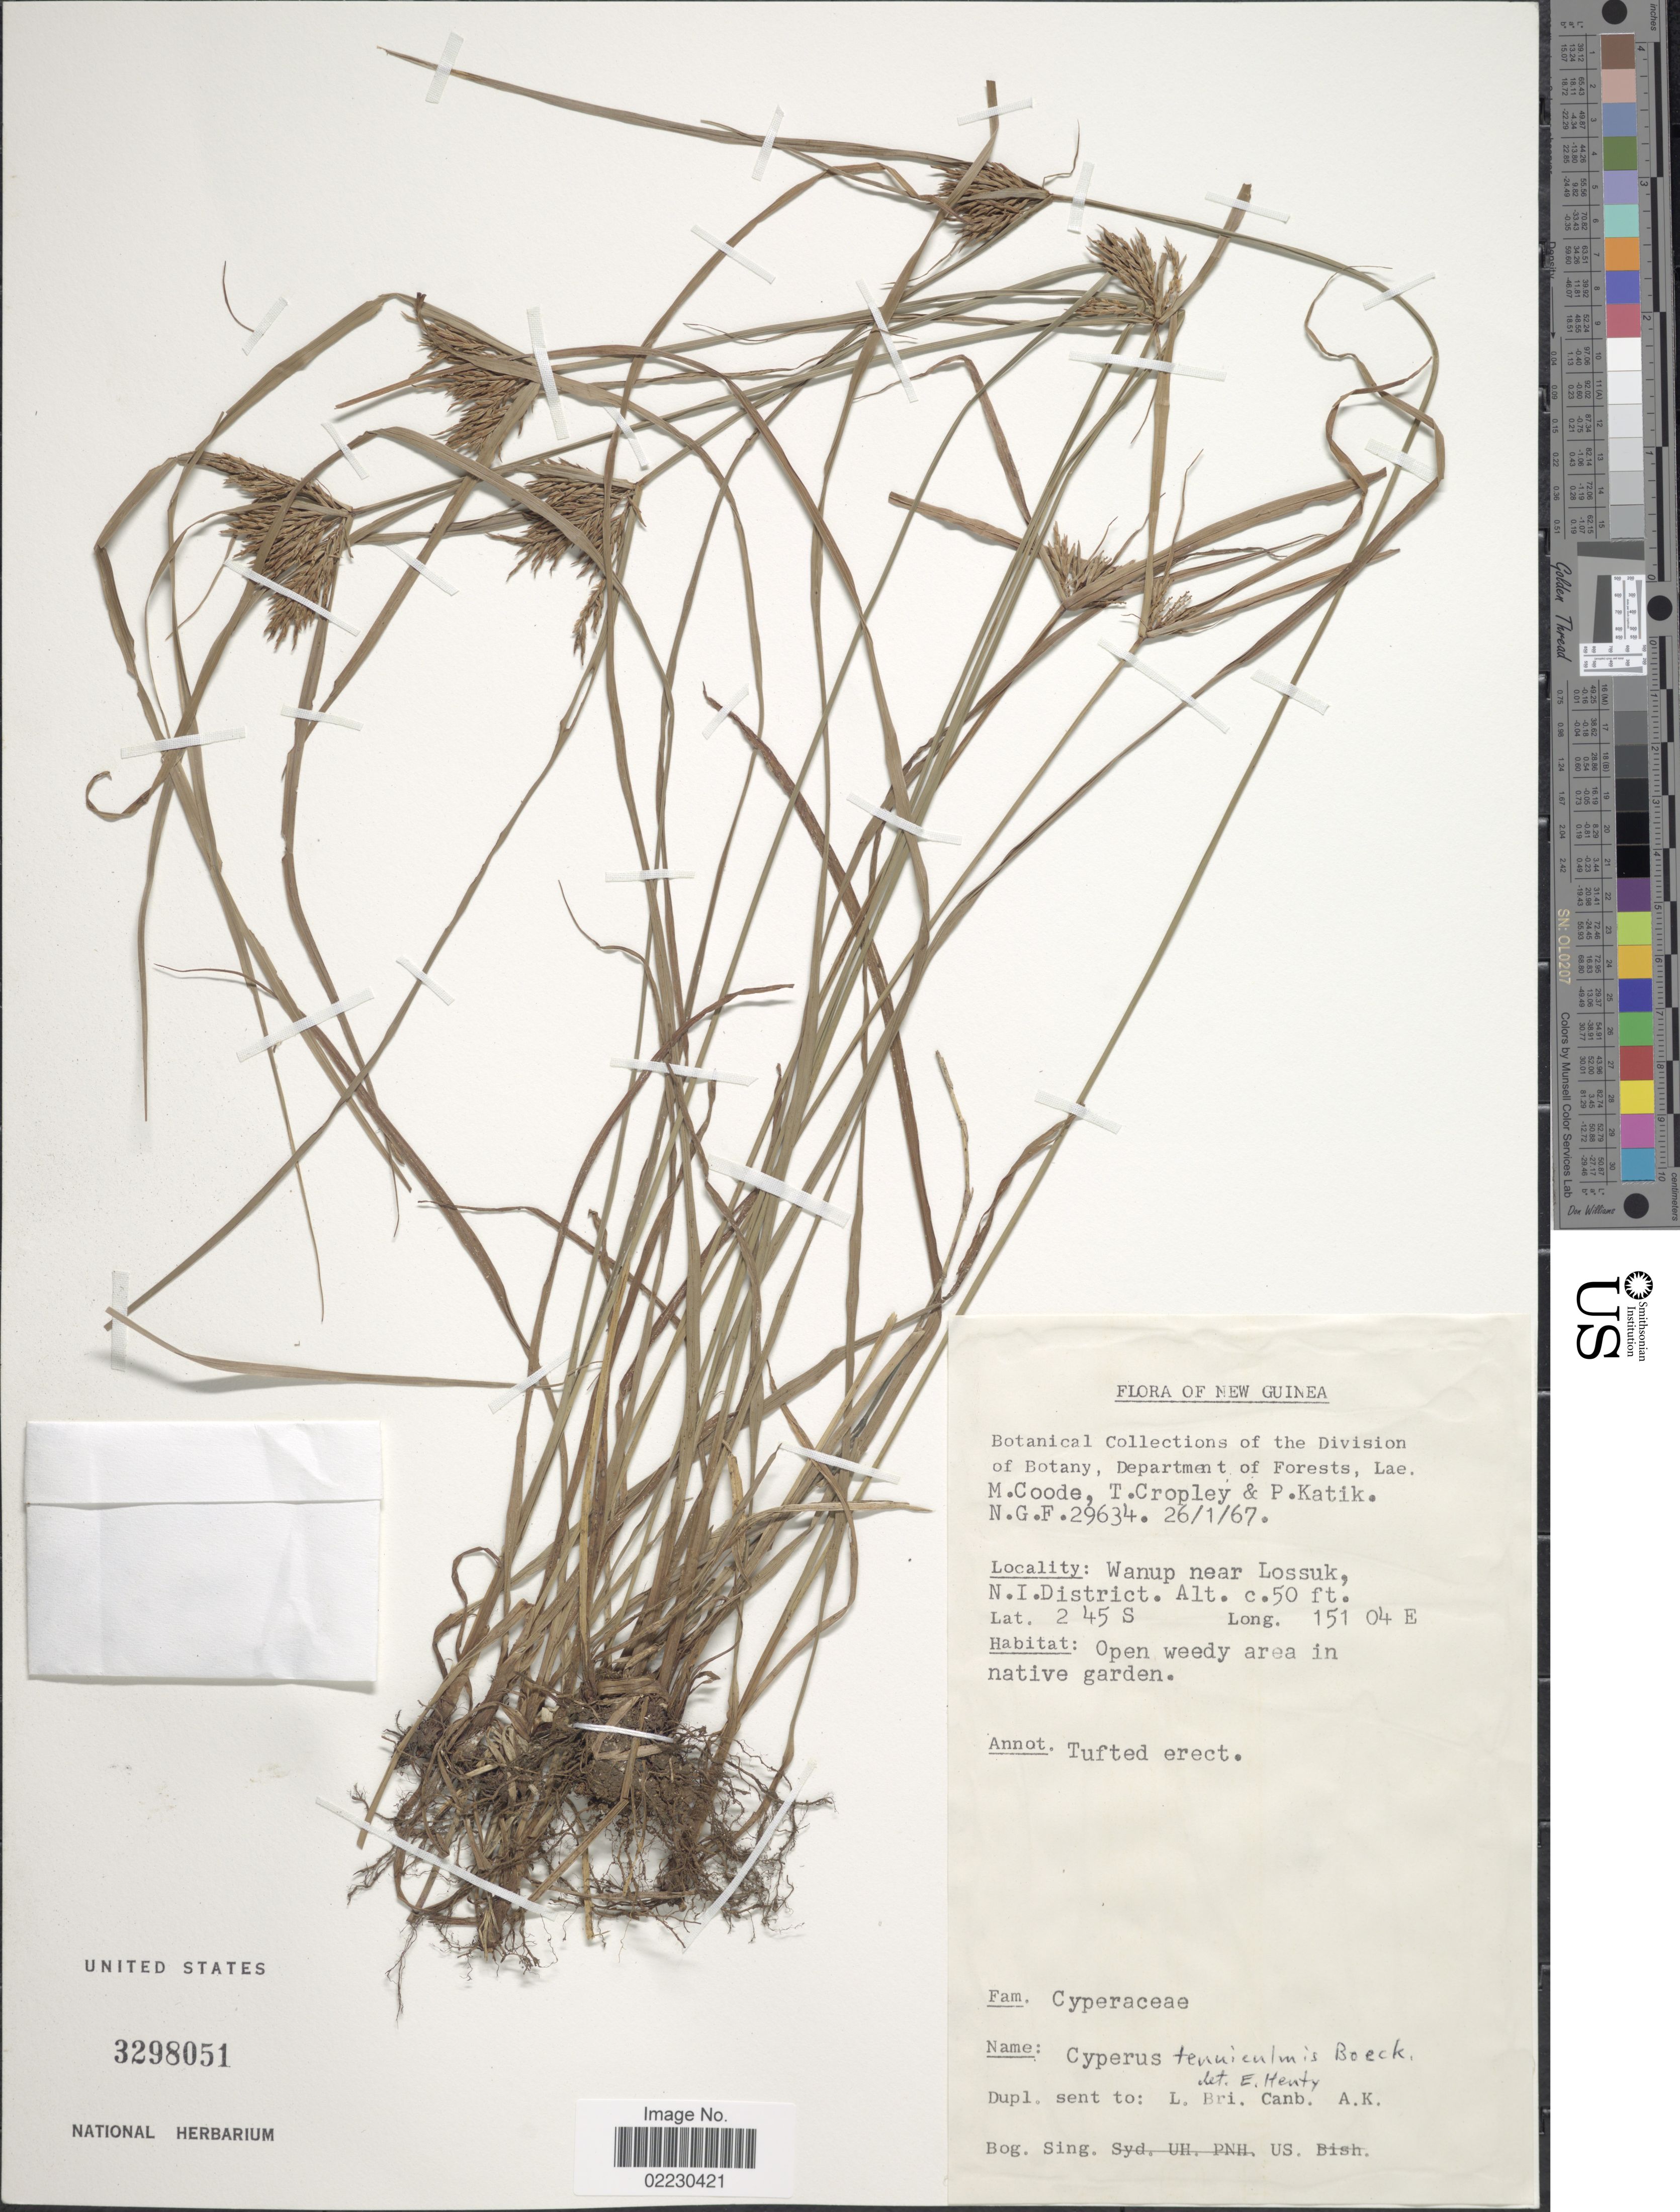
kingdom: Plantae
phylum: Tracheophyta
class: Liliopsida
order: Poales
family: Cyperaceae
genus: Cyperus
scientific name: Cyperus tenuiculmis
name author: Boeckeler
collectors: M. Coode, T. Cropley & P. Katik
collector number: NGF29634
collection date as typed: Transcribed d/m/y: 26/1/67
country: Papua New Guinea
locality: Wanup near Lossuk, N.I. District, New Guinea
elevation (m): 15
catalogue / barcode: US 3298051